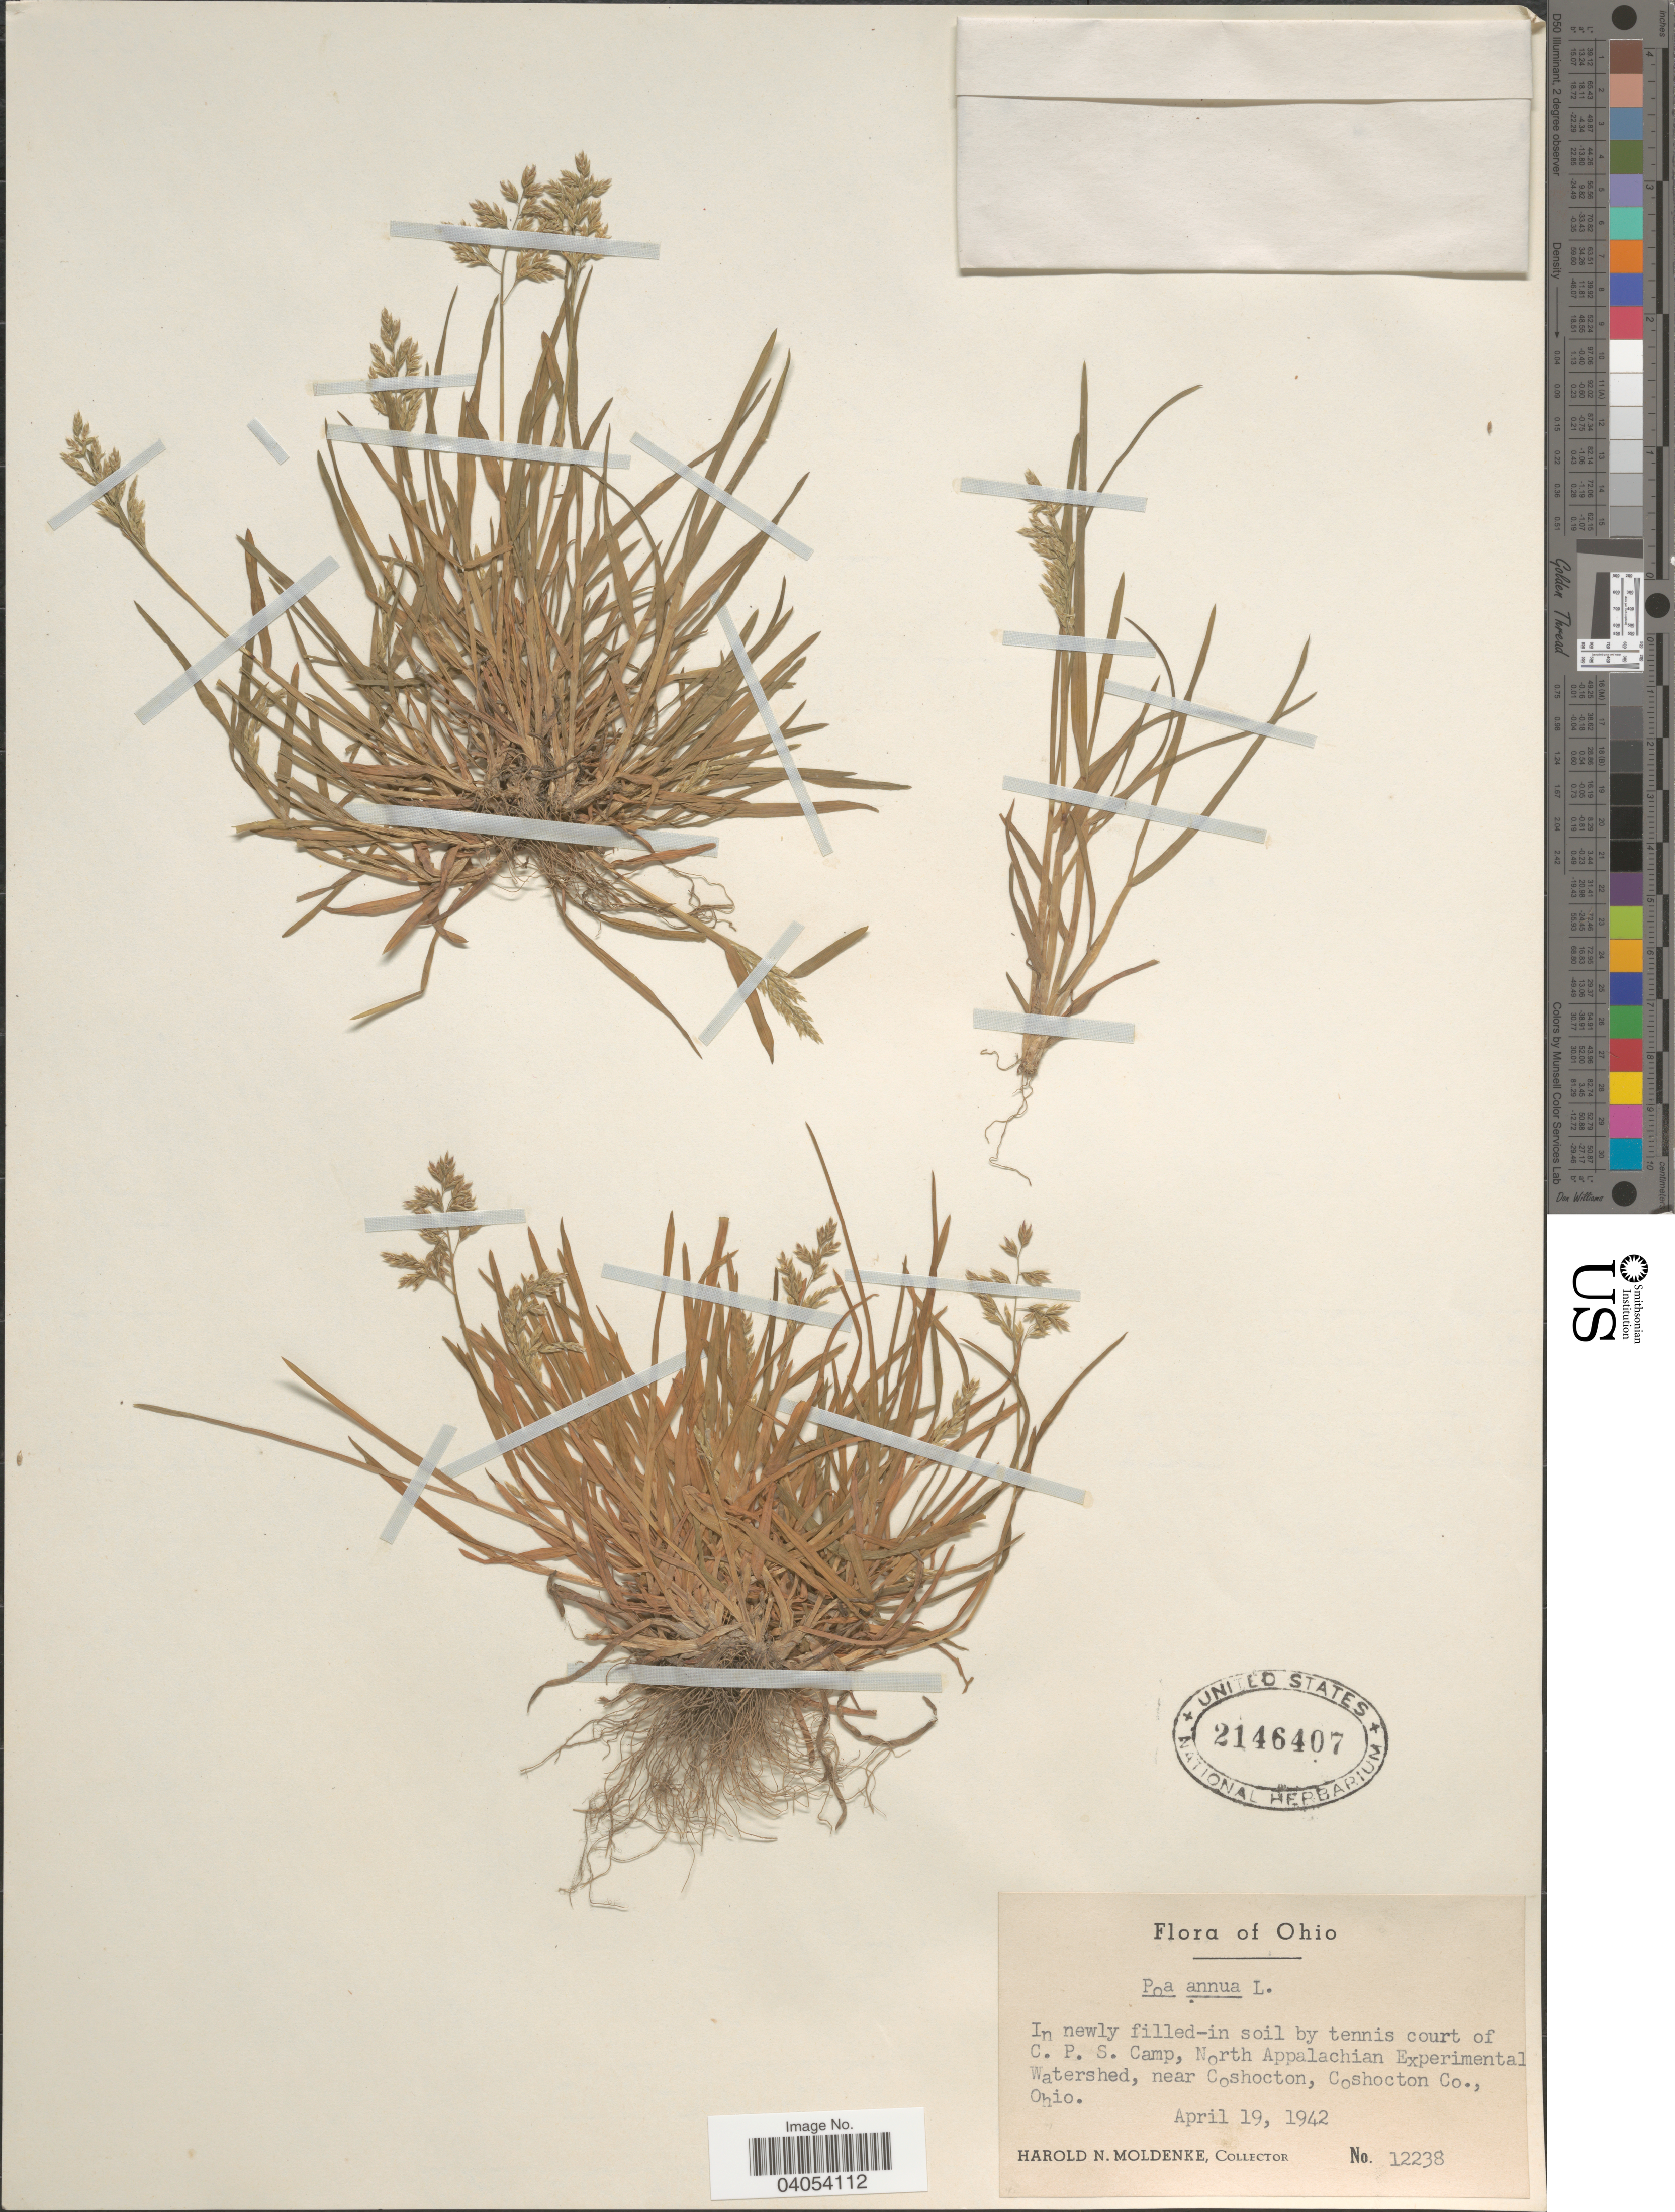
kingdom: Plantae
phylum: Tracheophyta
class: Liliopsida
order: Poales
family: Poaceae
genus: Poa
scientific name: Poa annua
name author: L.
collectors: H. N. Moldenke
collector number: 12238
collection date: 1942-04-19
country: United States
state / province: Ohio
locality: By tennis court of C. P. S. Camp, North Appalachian Experimental Watershed, near Coshocton, Coshocton Co.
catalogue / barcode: US 2146407